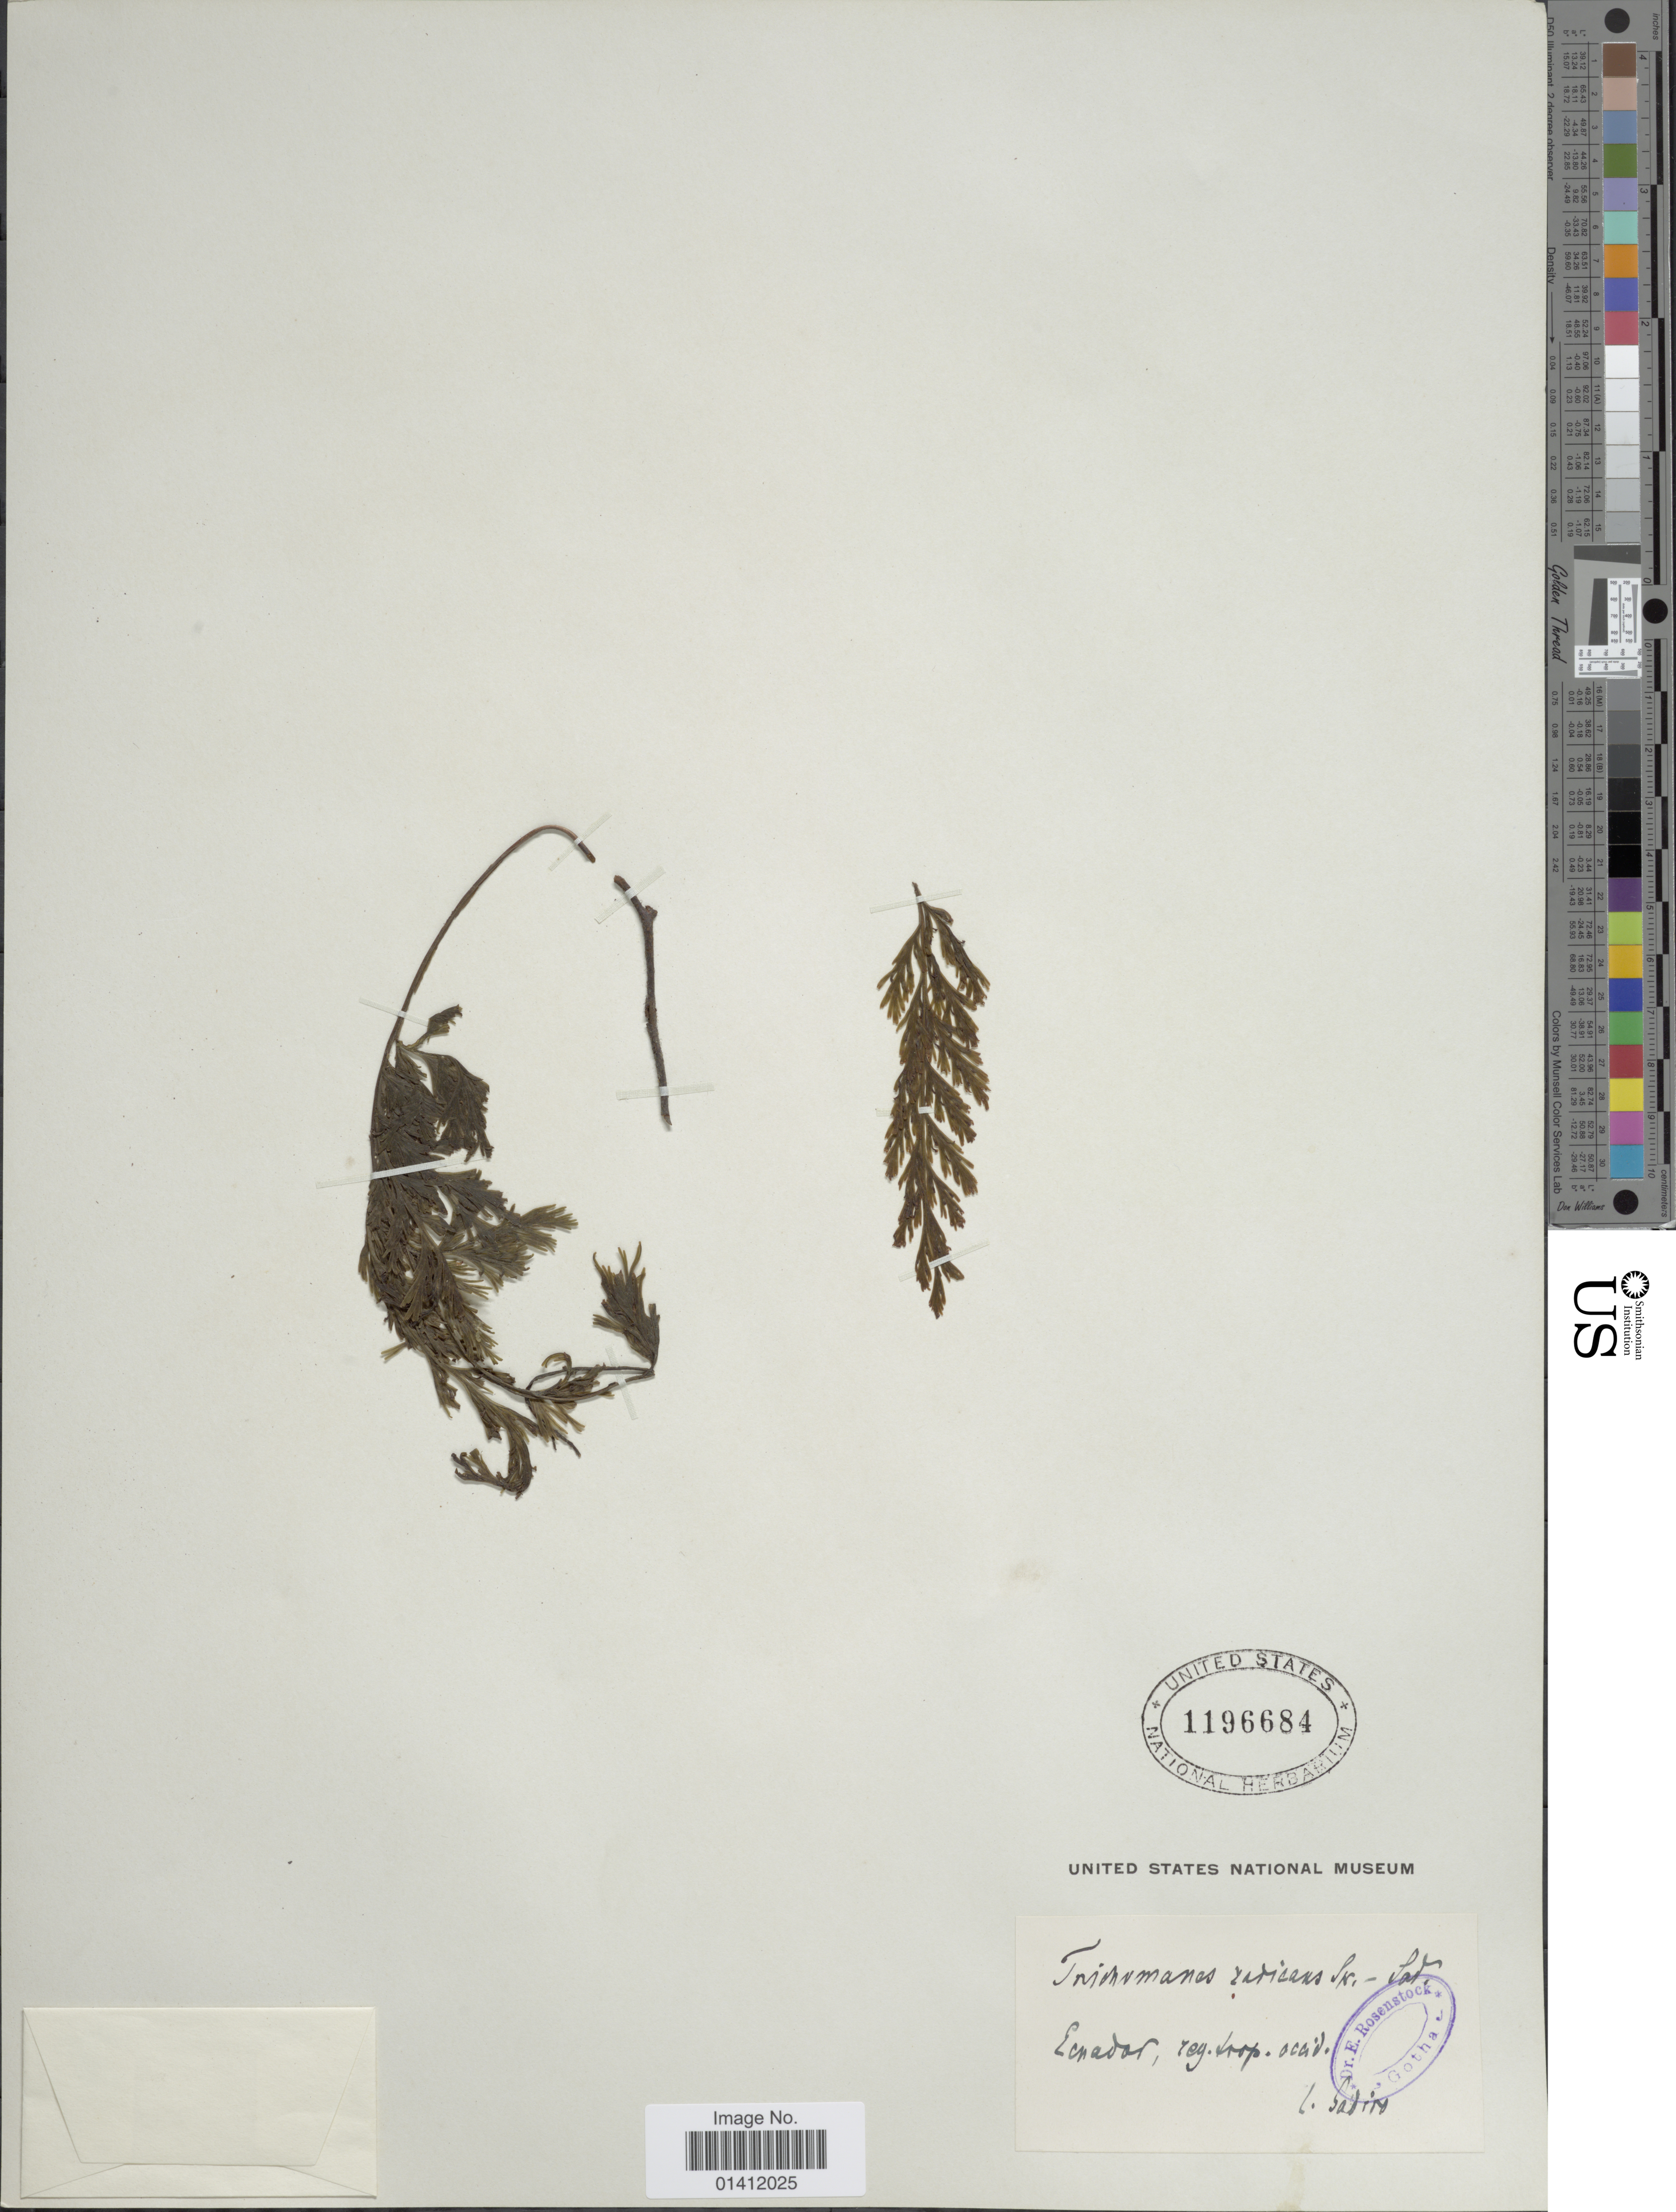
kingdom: Plantae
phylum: Tracheophyta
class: Polypodiopsida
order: Hymenophyllales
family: Hymenophyllaceae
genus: Vandenboschia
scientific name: Vandenboschia radicans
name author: (Sw.) Copel.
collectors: L. Sadiro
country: Ecuador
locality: Reg. trop. occid.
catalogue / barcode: US 1196684